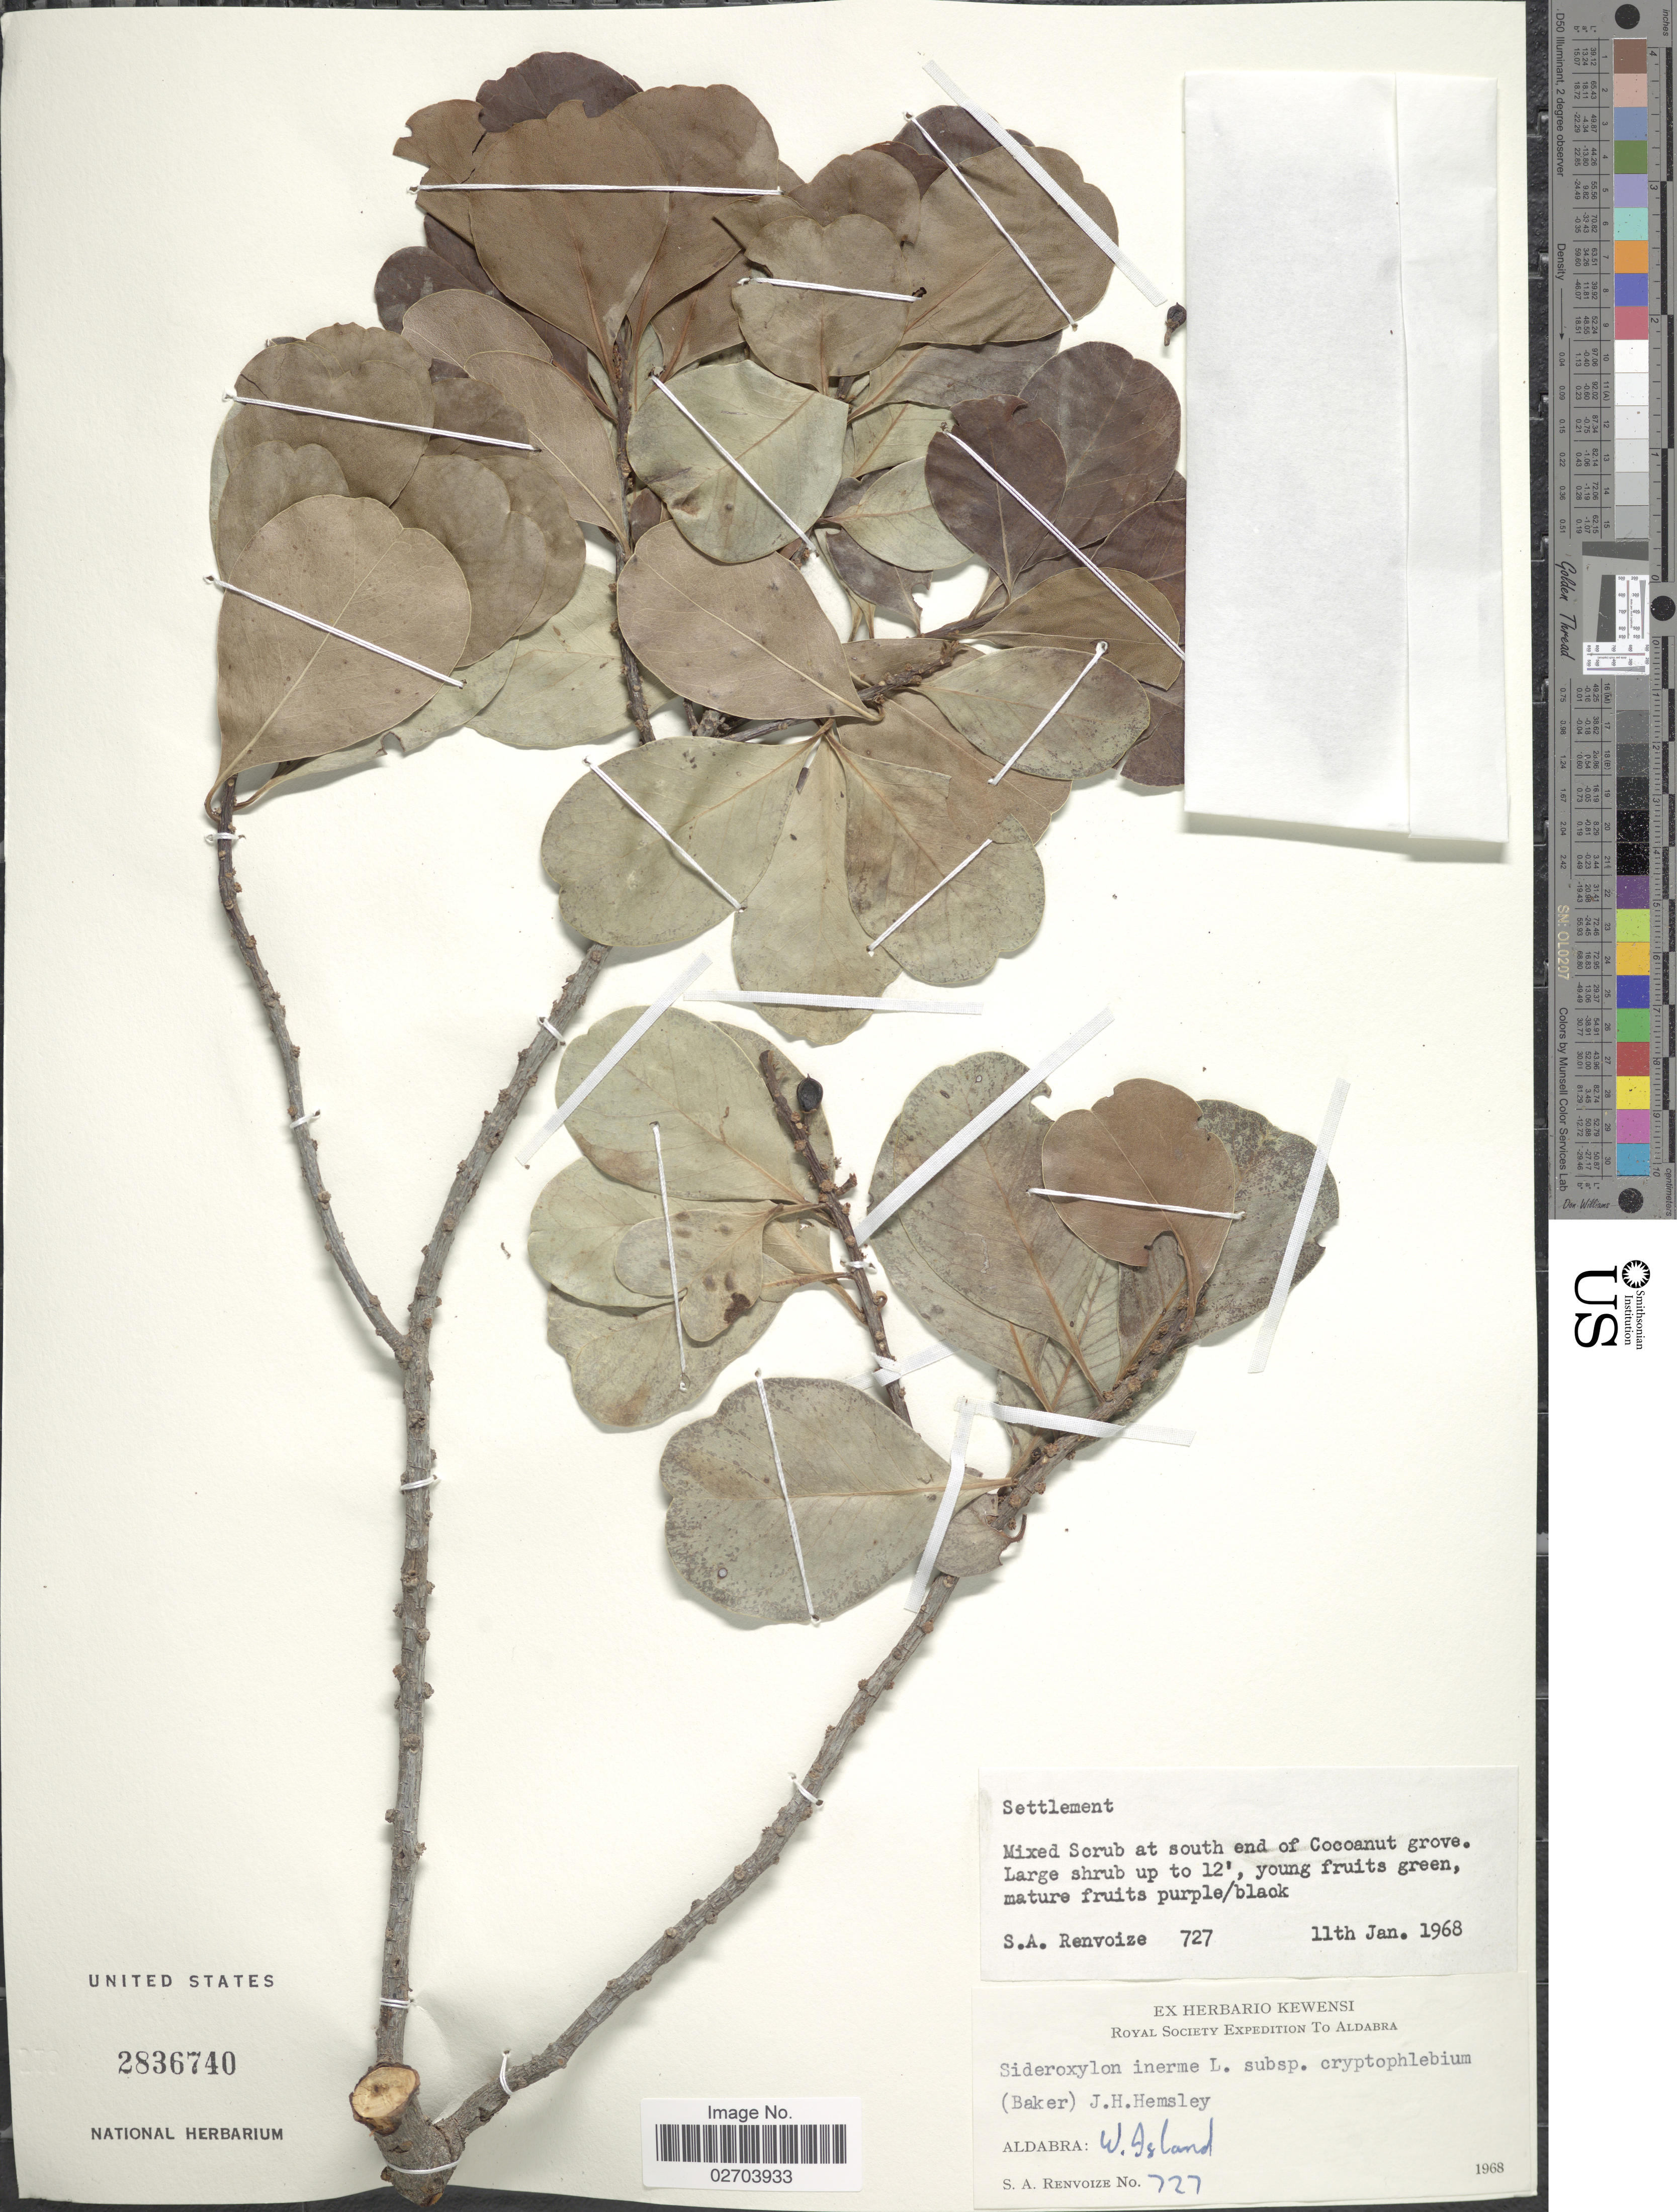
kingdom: Plantae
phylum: Tracheophyta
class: Magnoliopsida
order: Ericales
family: Sapotaceae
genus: Sideroxylon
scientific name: Sideroxylon inerme subsp. cryptophlebium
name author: (Baker) J.H. Hemsl.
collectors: S. A. Renvoize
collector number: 727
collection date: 1968-01-11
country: Seychelles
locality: Aldabra: W. Island. Mixed Scrub at south end of Cocoanut grove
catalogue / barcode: US 2836740